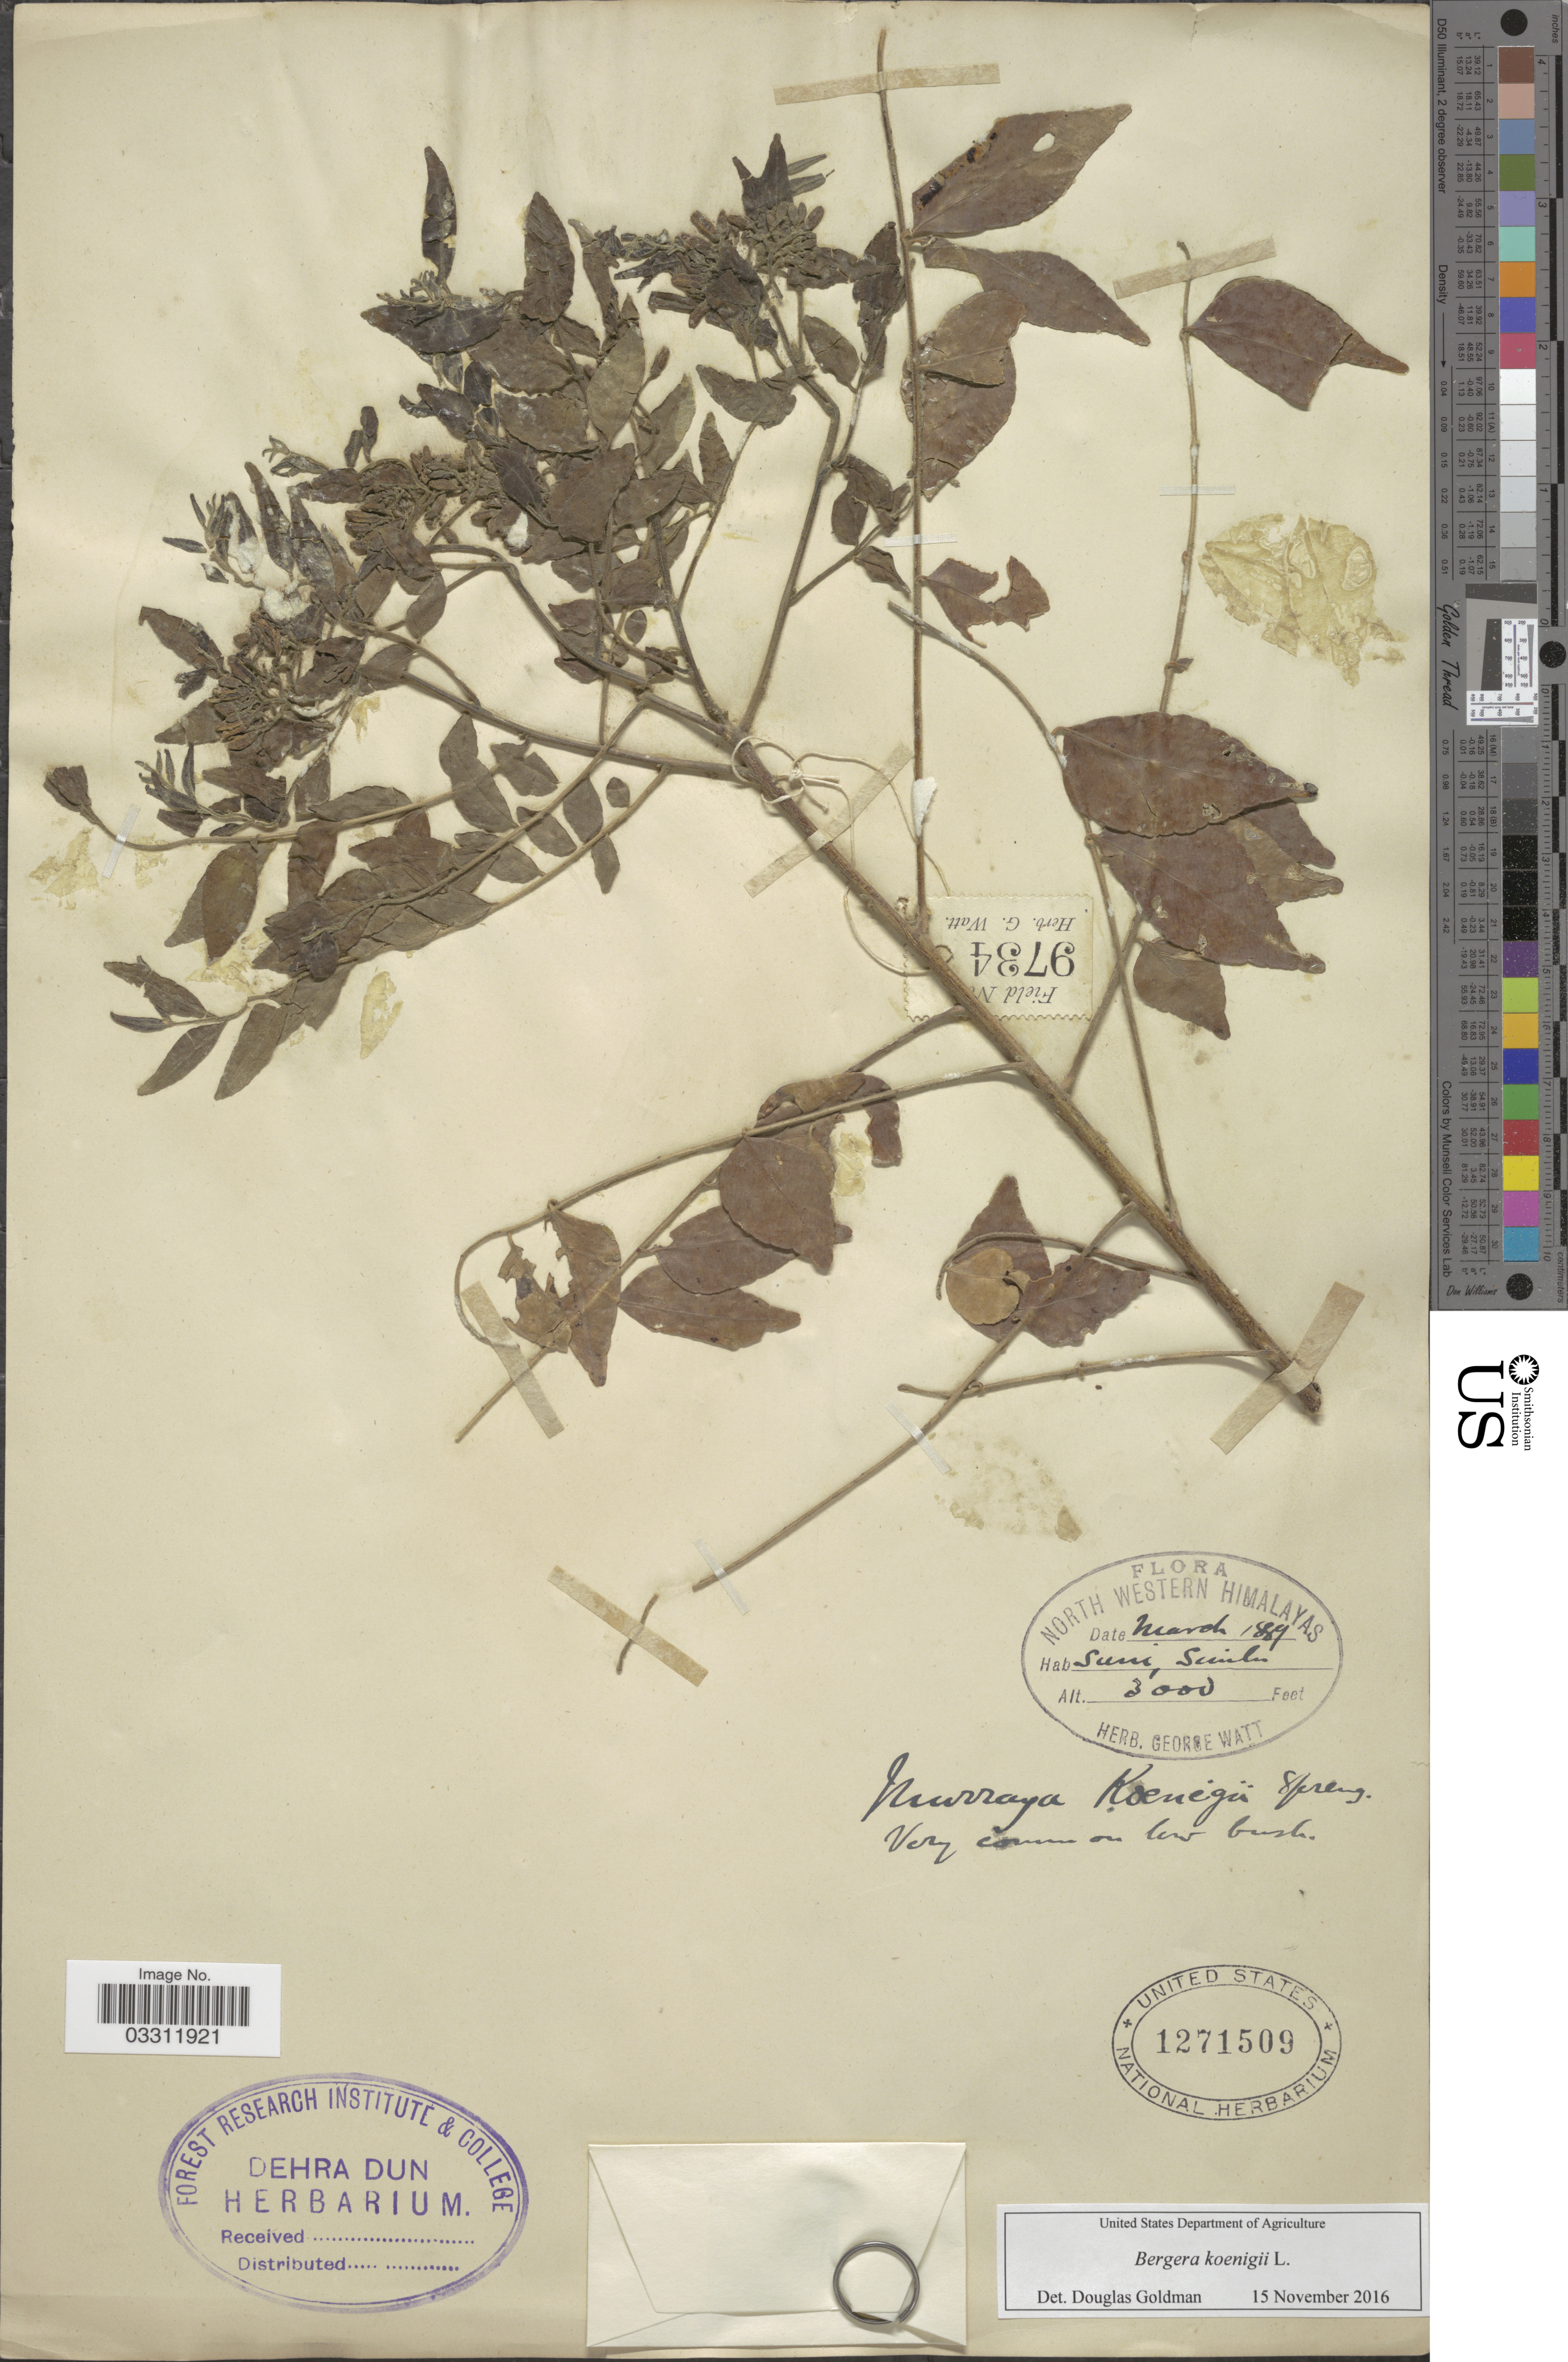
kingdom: Plantae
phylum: Tracheophyta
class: Magnoliopsida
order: Sapindales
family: Rutaceae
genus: Bergera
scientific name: Bergera koenigii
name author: L.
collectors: Ex herb. George Watt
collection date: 1889-03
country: India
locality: North Western Himalayas. Suni, Simla.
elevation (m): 914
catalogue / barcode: US 1271509